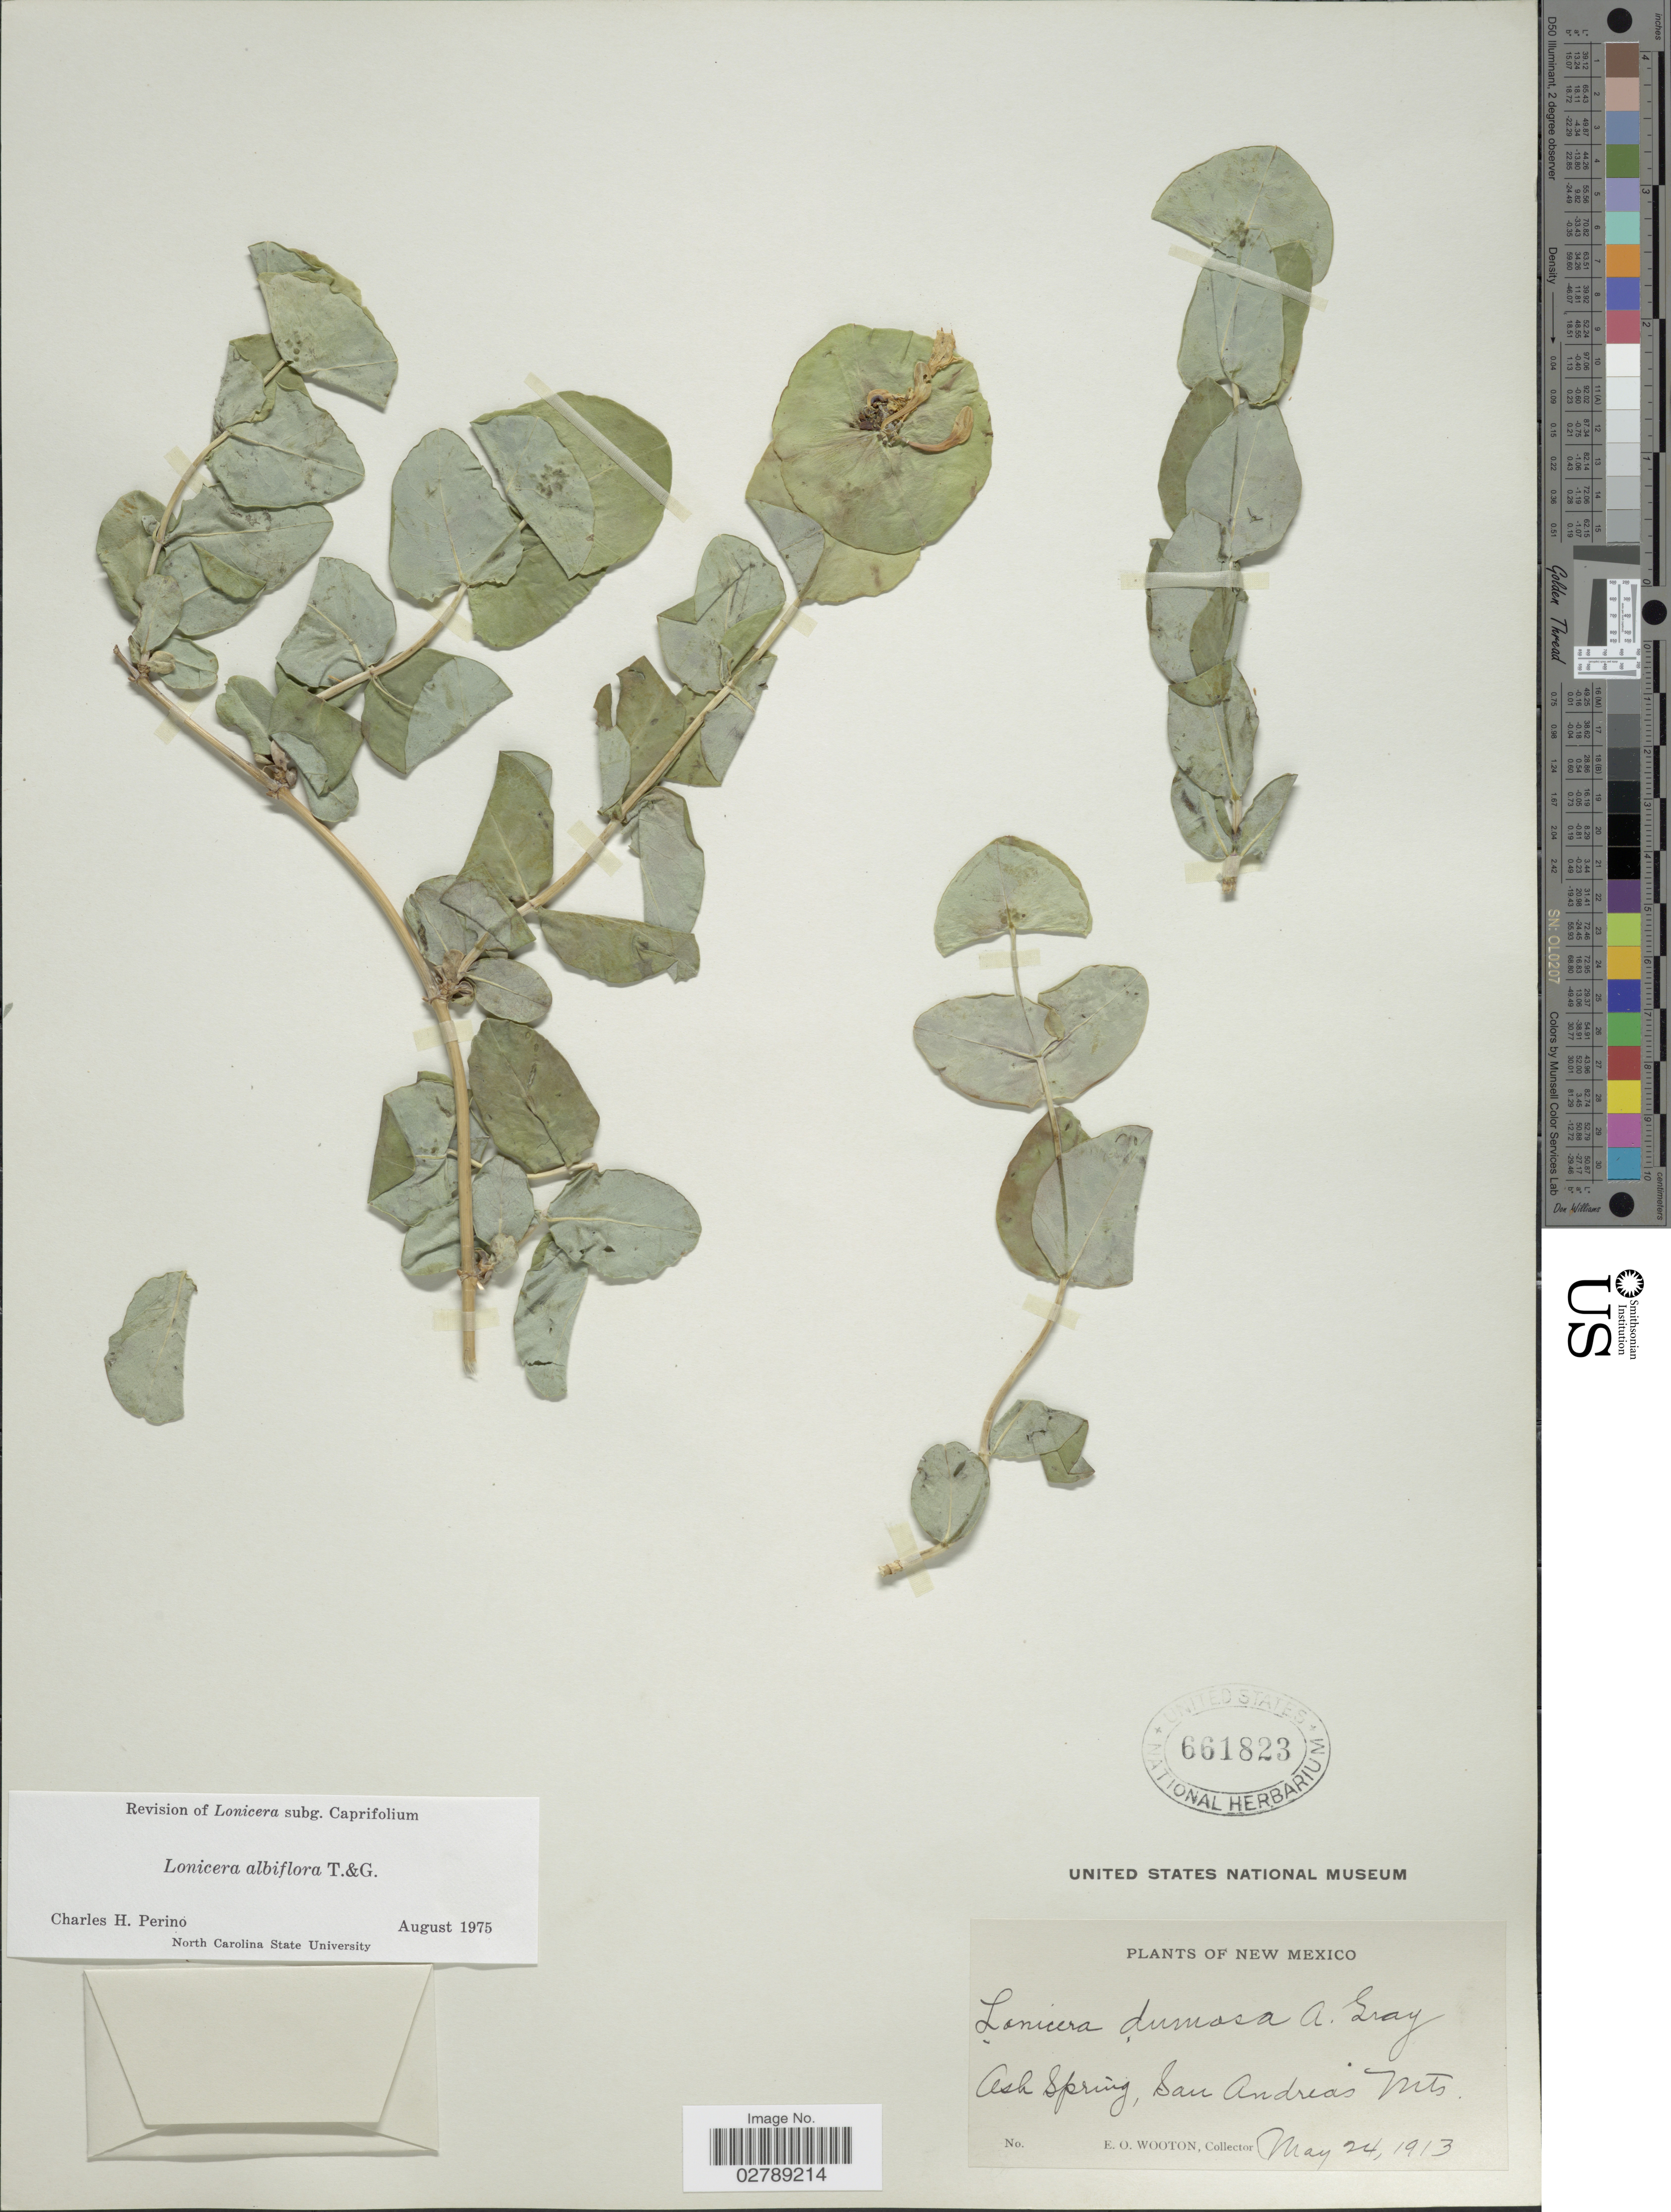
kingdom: Plantae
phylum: Tracheophyta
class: Magnoliopsida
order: Dipsacales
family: Caprifoliaceae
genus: Lonicera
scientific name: Lonicera dumosa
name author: A. Gray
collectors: E. O. Wooton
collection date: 1913-05-24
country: United States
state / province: New Mexico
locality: Ash Spring, San Andreas Mts.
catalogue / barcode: US 661823